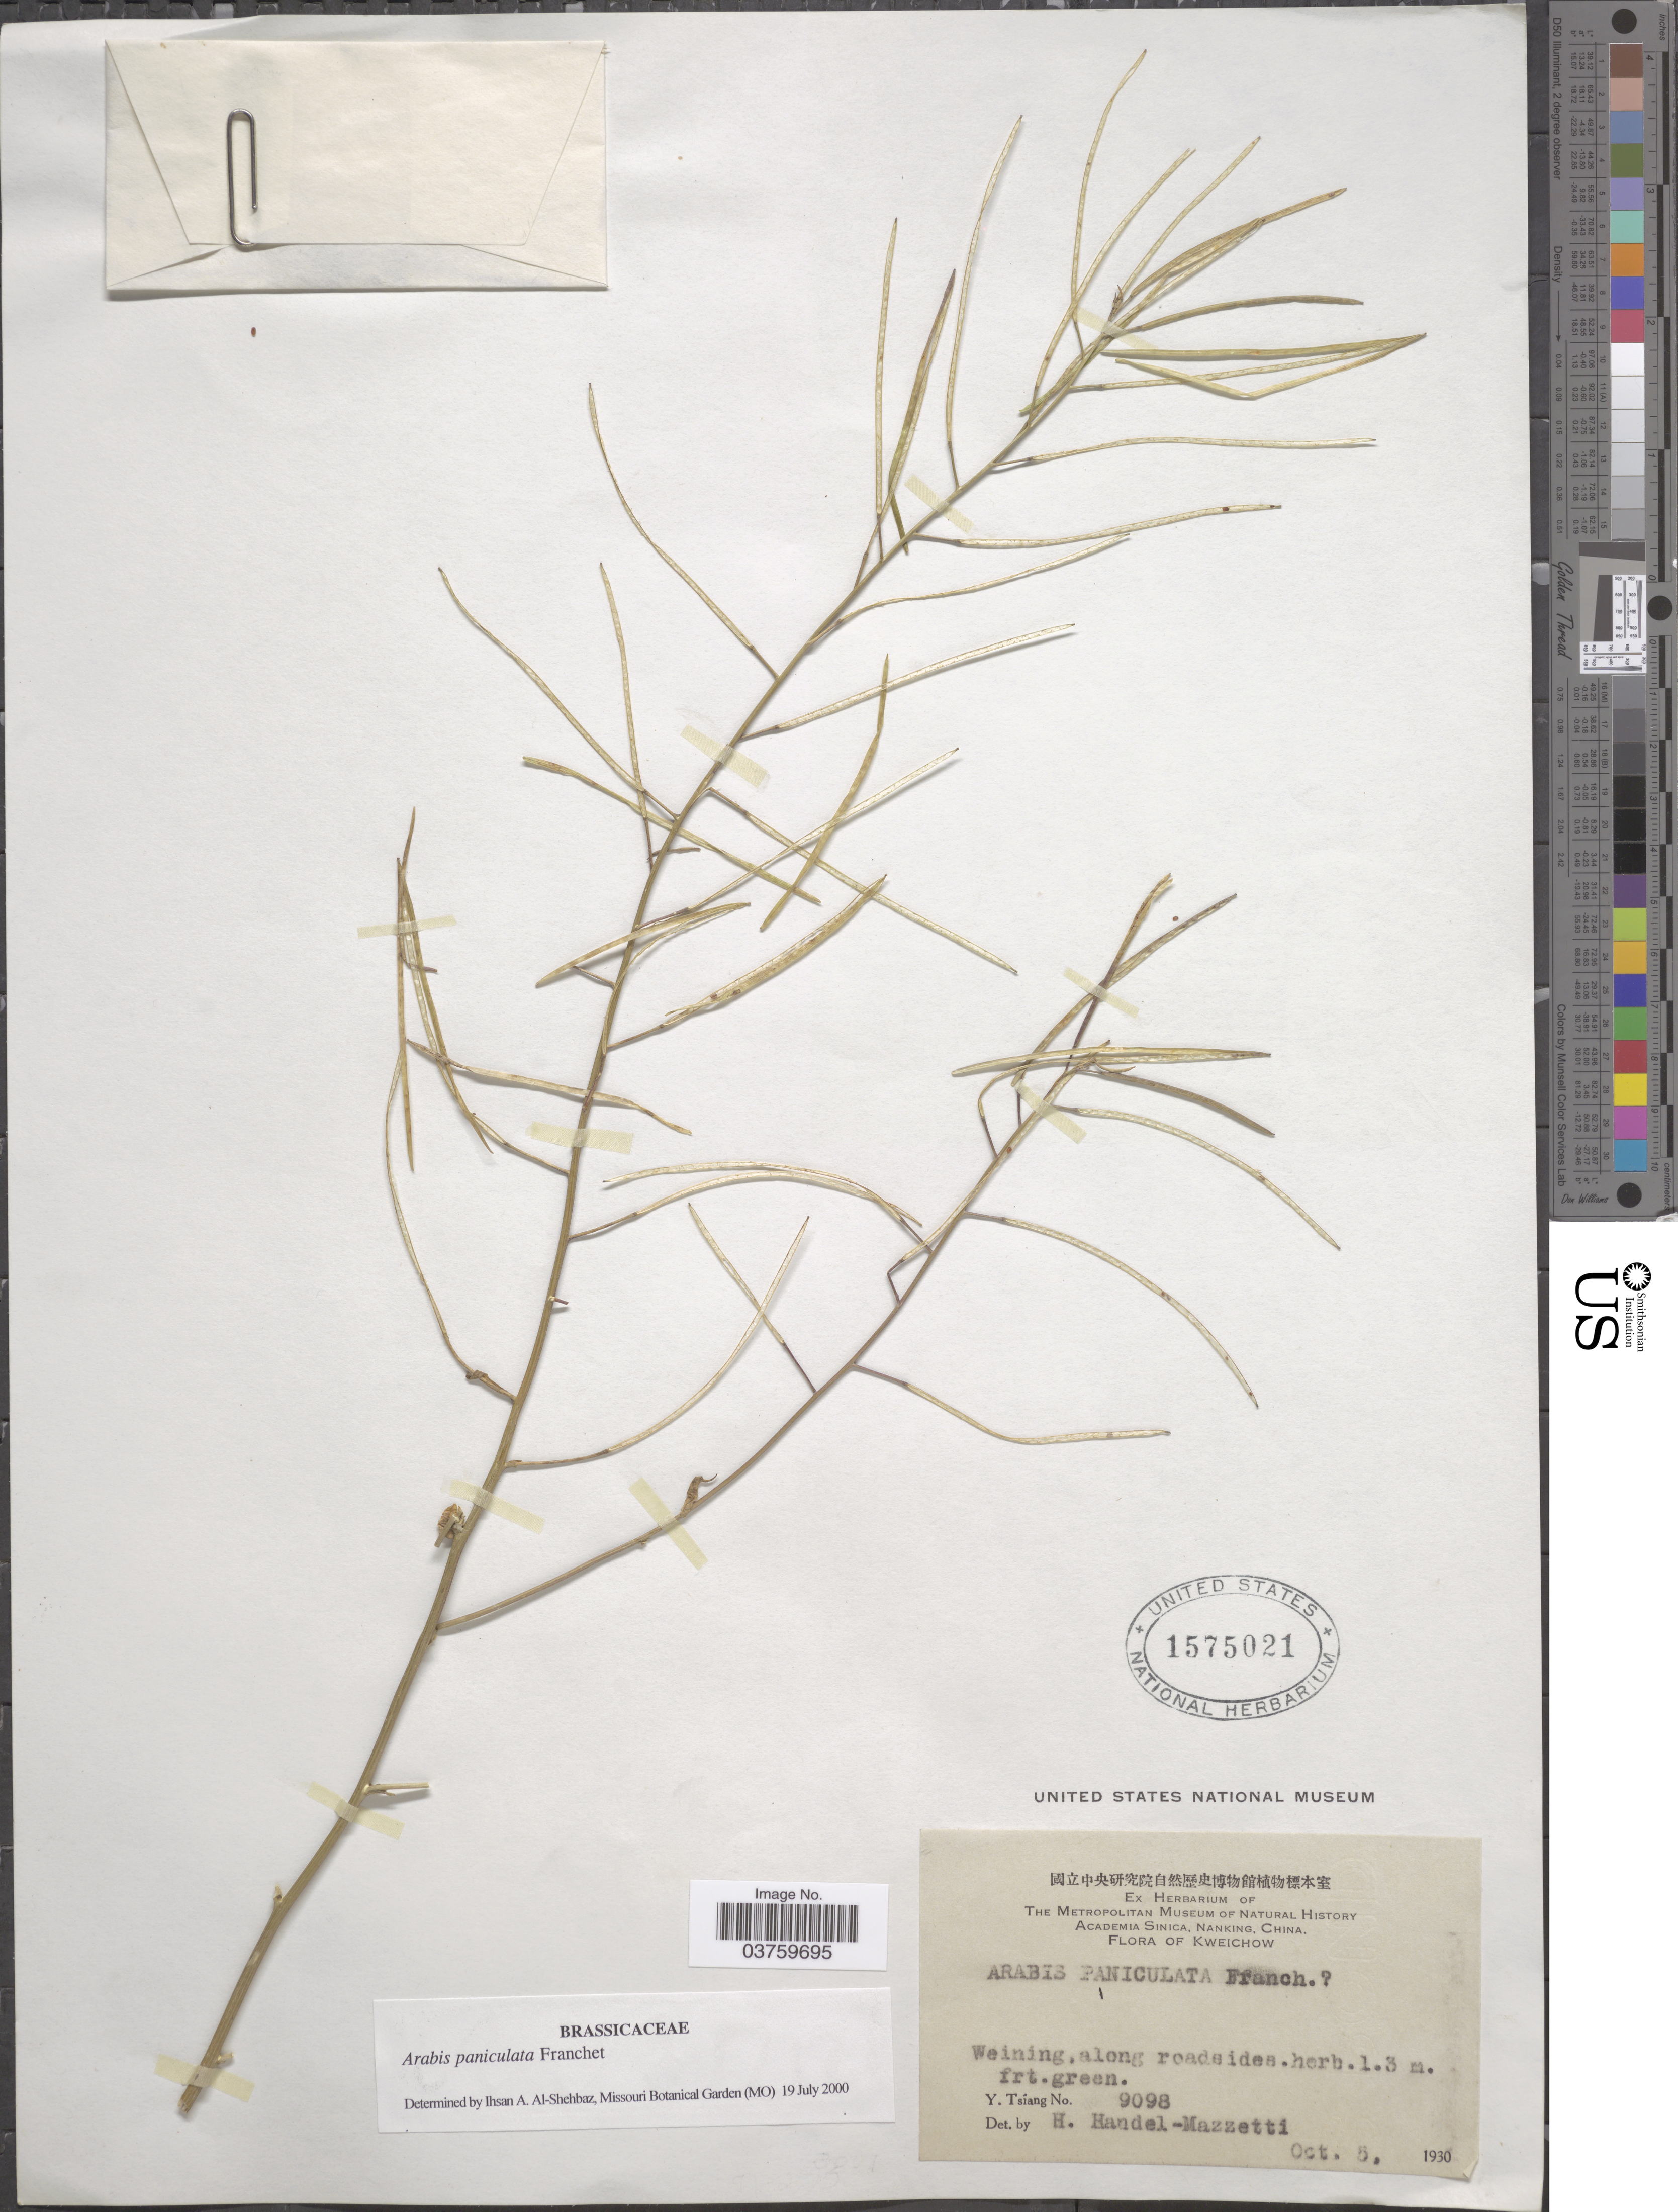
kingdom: Plantae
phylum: Tracheophyta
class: Magnoliopsida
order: Brassicales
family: Brassicaceae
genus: Arabis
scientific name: Arabis paniculata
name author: Franch.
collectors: Y. Tsiang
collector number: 9098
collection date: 1930-10-05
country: China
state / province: Guizhou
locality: Kweichow. Weining, along roadside.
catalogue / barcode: US 1575021